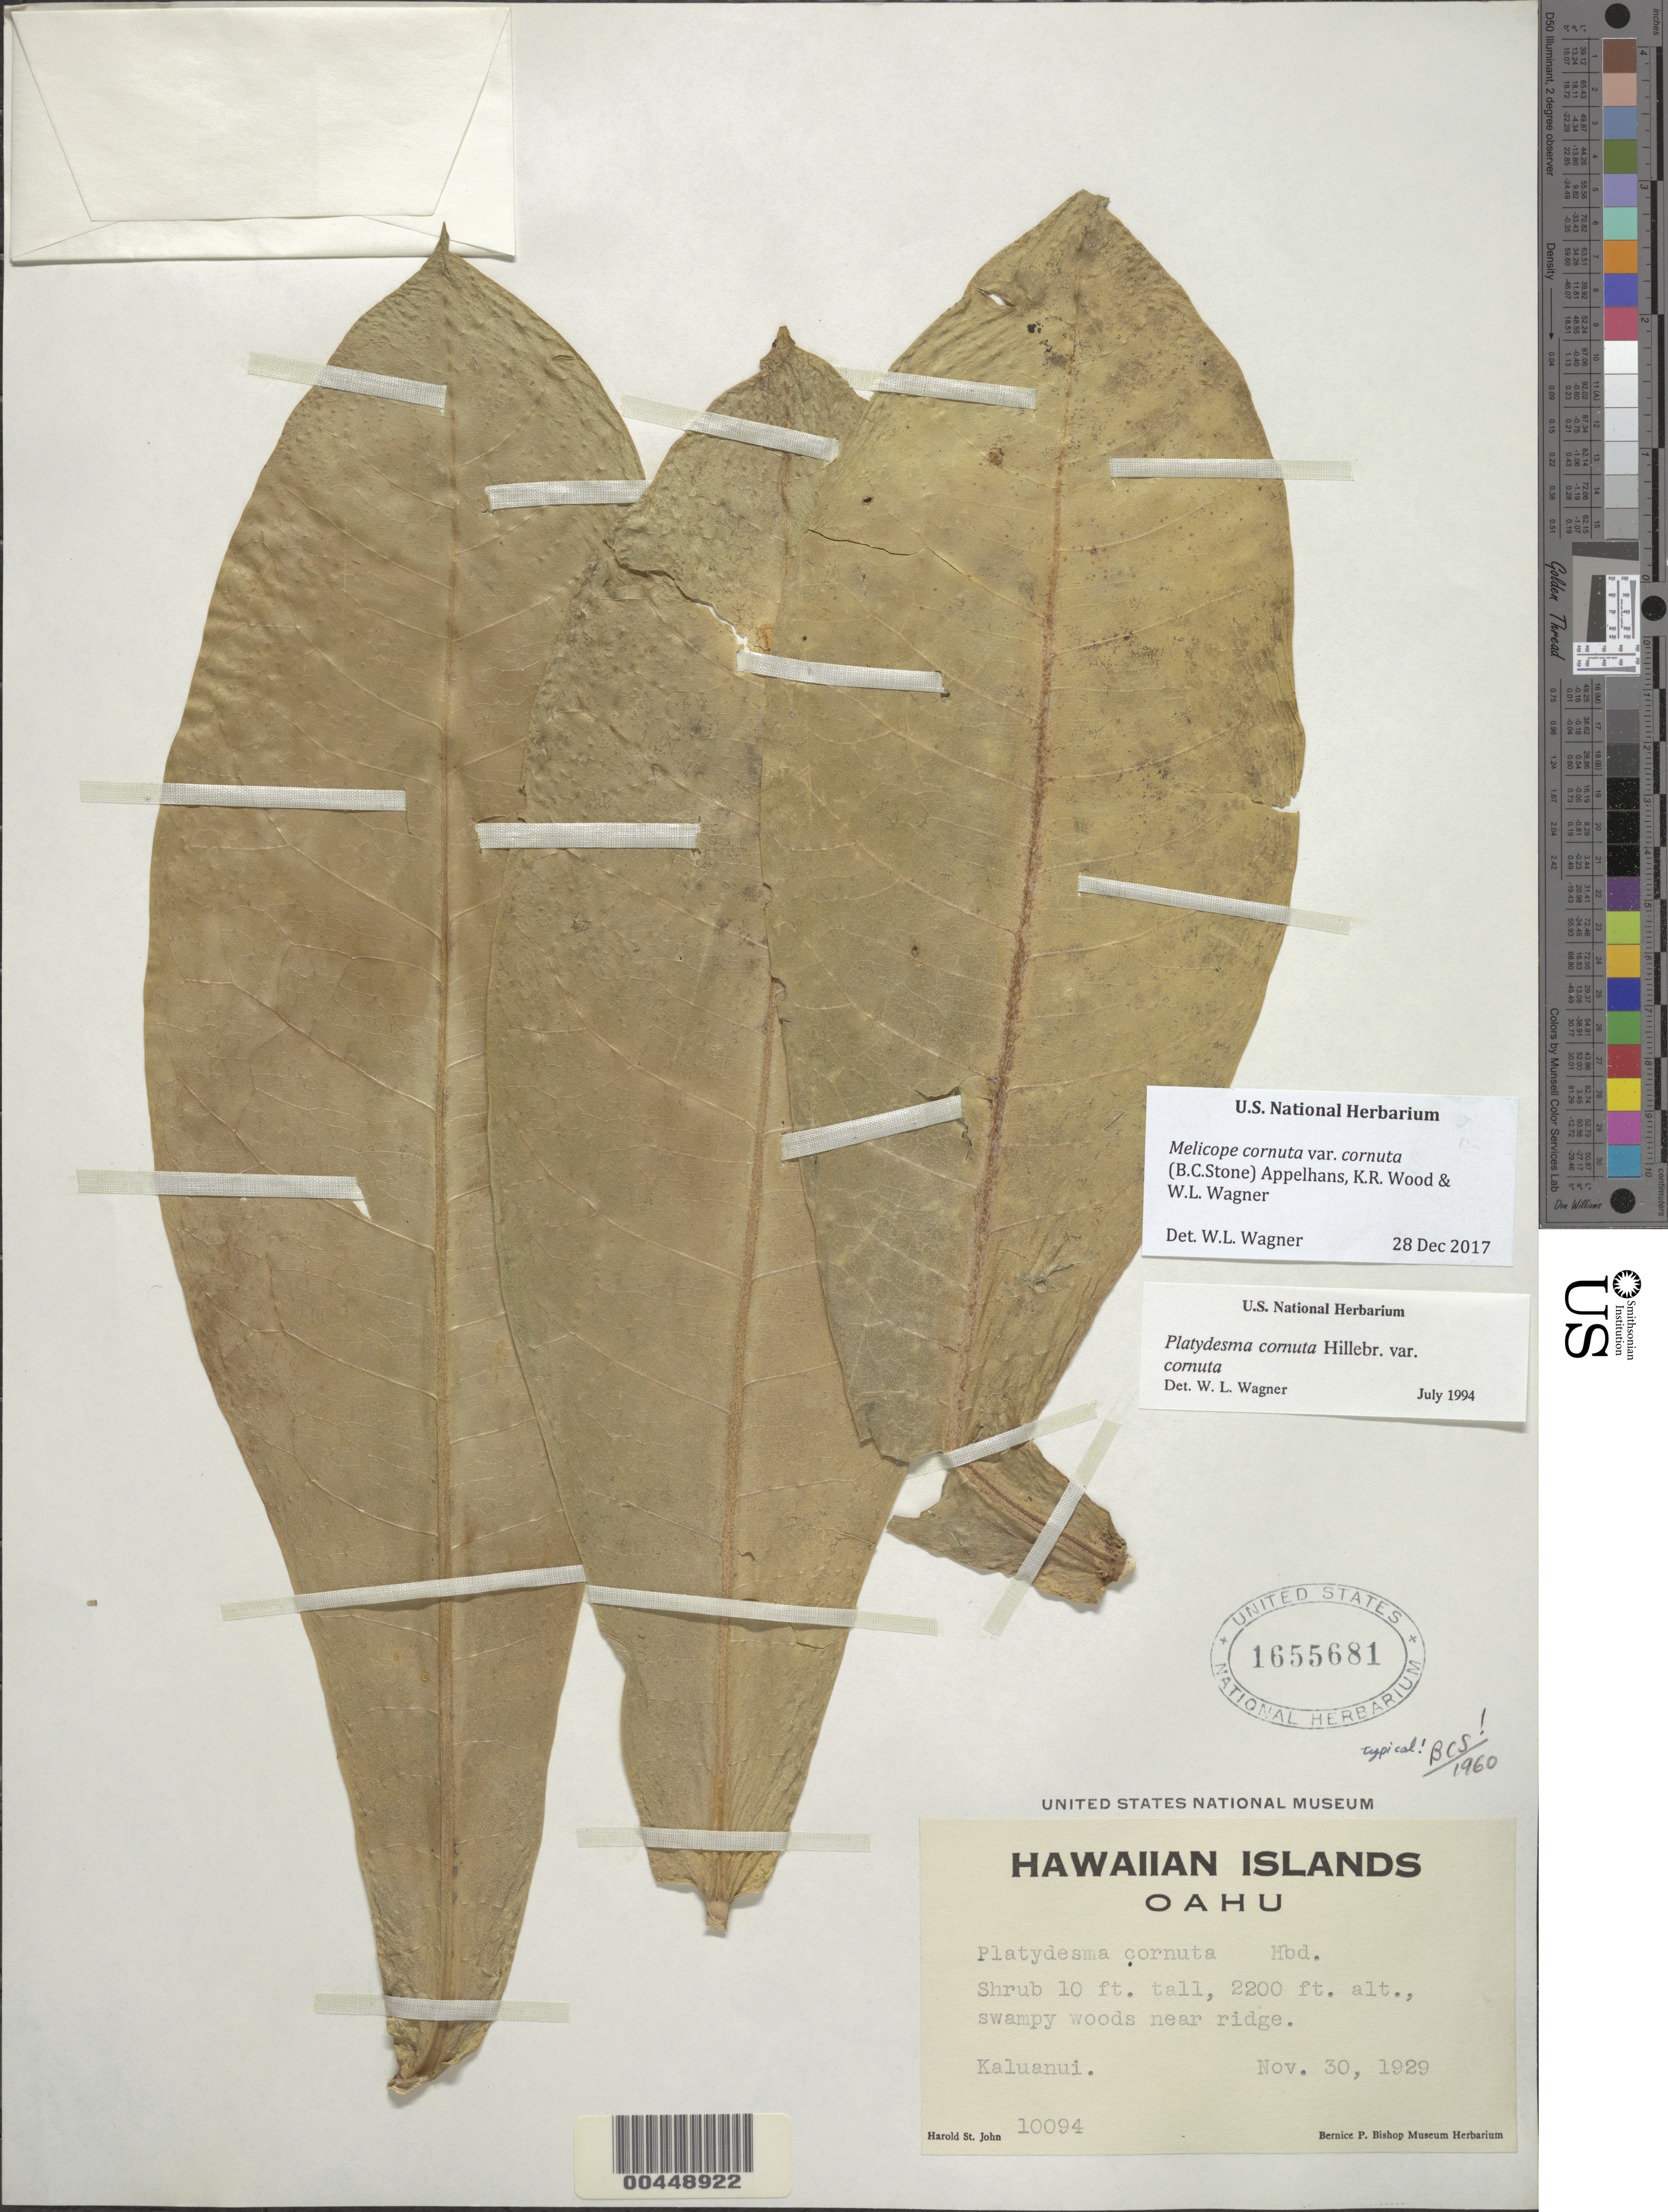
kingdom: Plantae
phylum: Tracheophyta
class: Magnoliopsida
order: Sapindales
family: Rutaceae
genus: Melicope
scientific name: Melicope cornuta var. cornuta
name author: (Hillebr.) Appelhans et al.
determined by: Wagner, W. L., (BOT), Smithsonian Institution - National Museum of Natural History (UNITED STATES)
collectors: H. St. John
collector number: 10094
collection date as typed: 30 Nov 1929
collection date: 1929-11-30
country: United States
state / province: Hawaii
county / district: Honolulu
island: Oahu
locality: Kaluanui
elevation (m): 671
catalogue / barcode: US 1655681